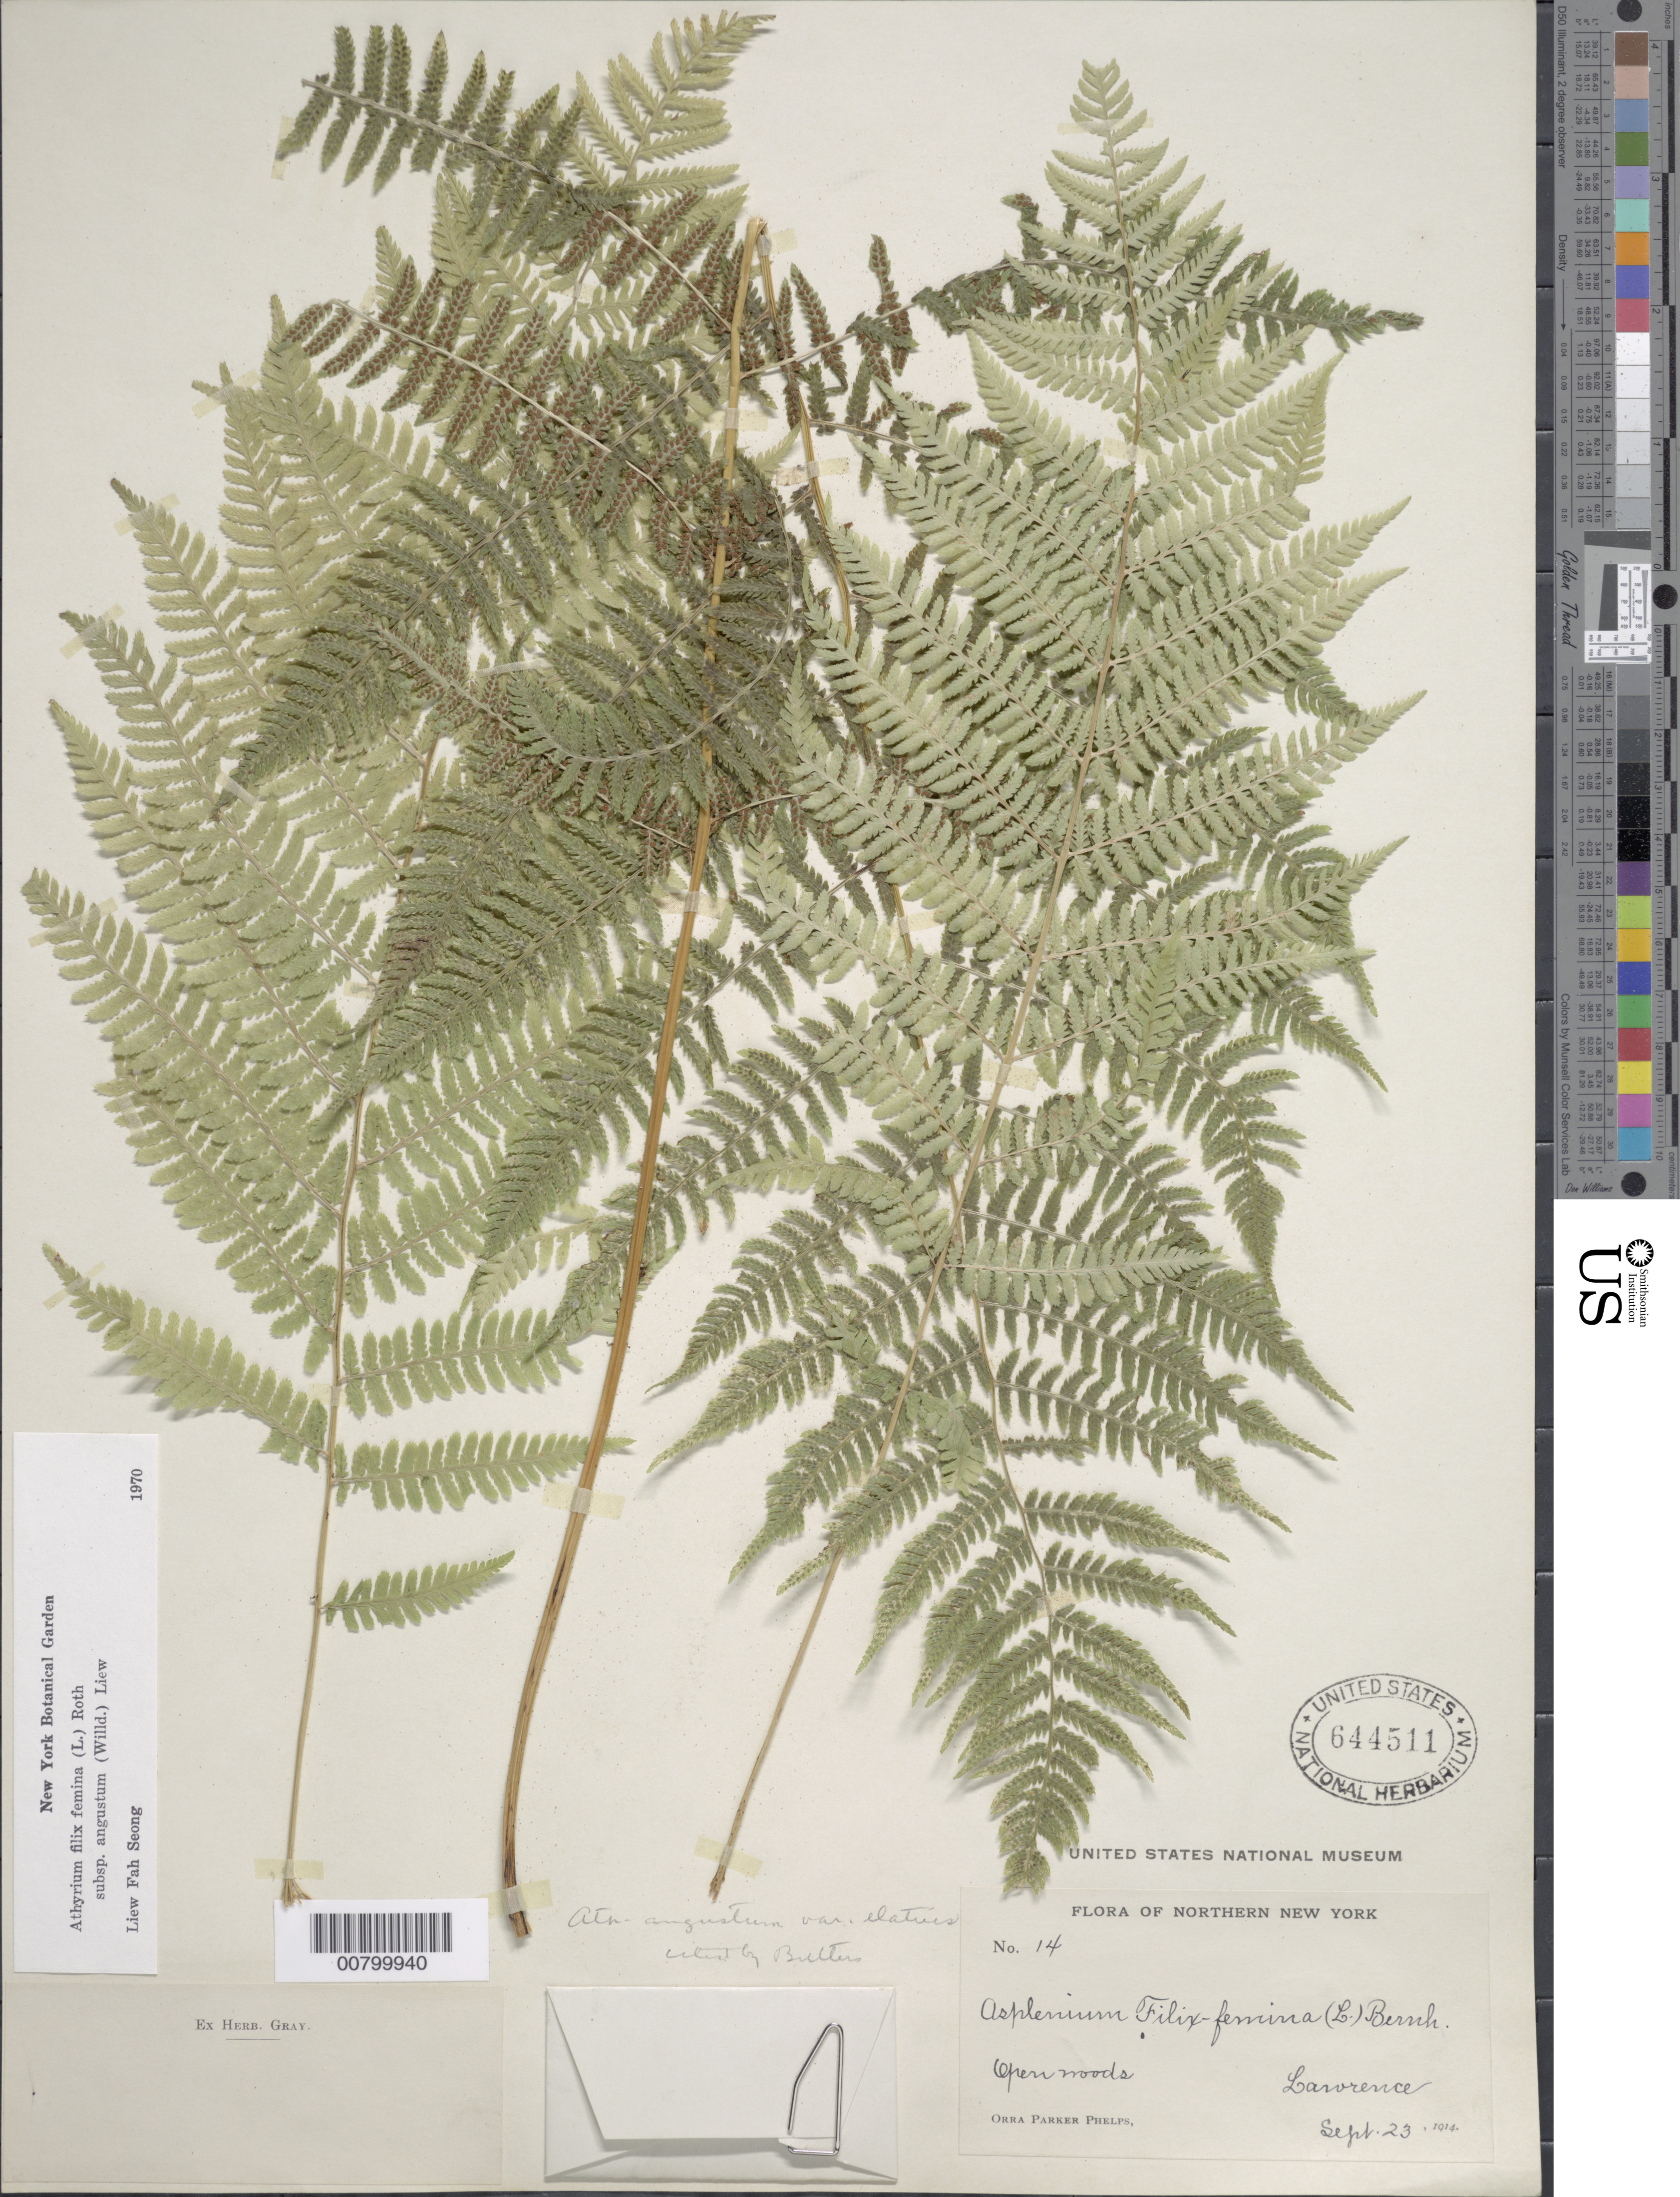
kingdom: Plantae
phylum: Tracheophyta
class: Polypodiopsida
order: Polypodiales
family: Athyriaceae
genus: Athyrium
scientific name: Athyrium filix-femina subsp. angustatum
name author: (Willd.) R.T. Clausen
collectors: O. P. Phelps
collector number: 14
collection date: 1914-09-23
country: United States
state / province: New York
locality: Northern New York, Lawrence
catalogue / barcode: US 644511